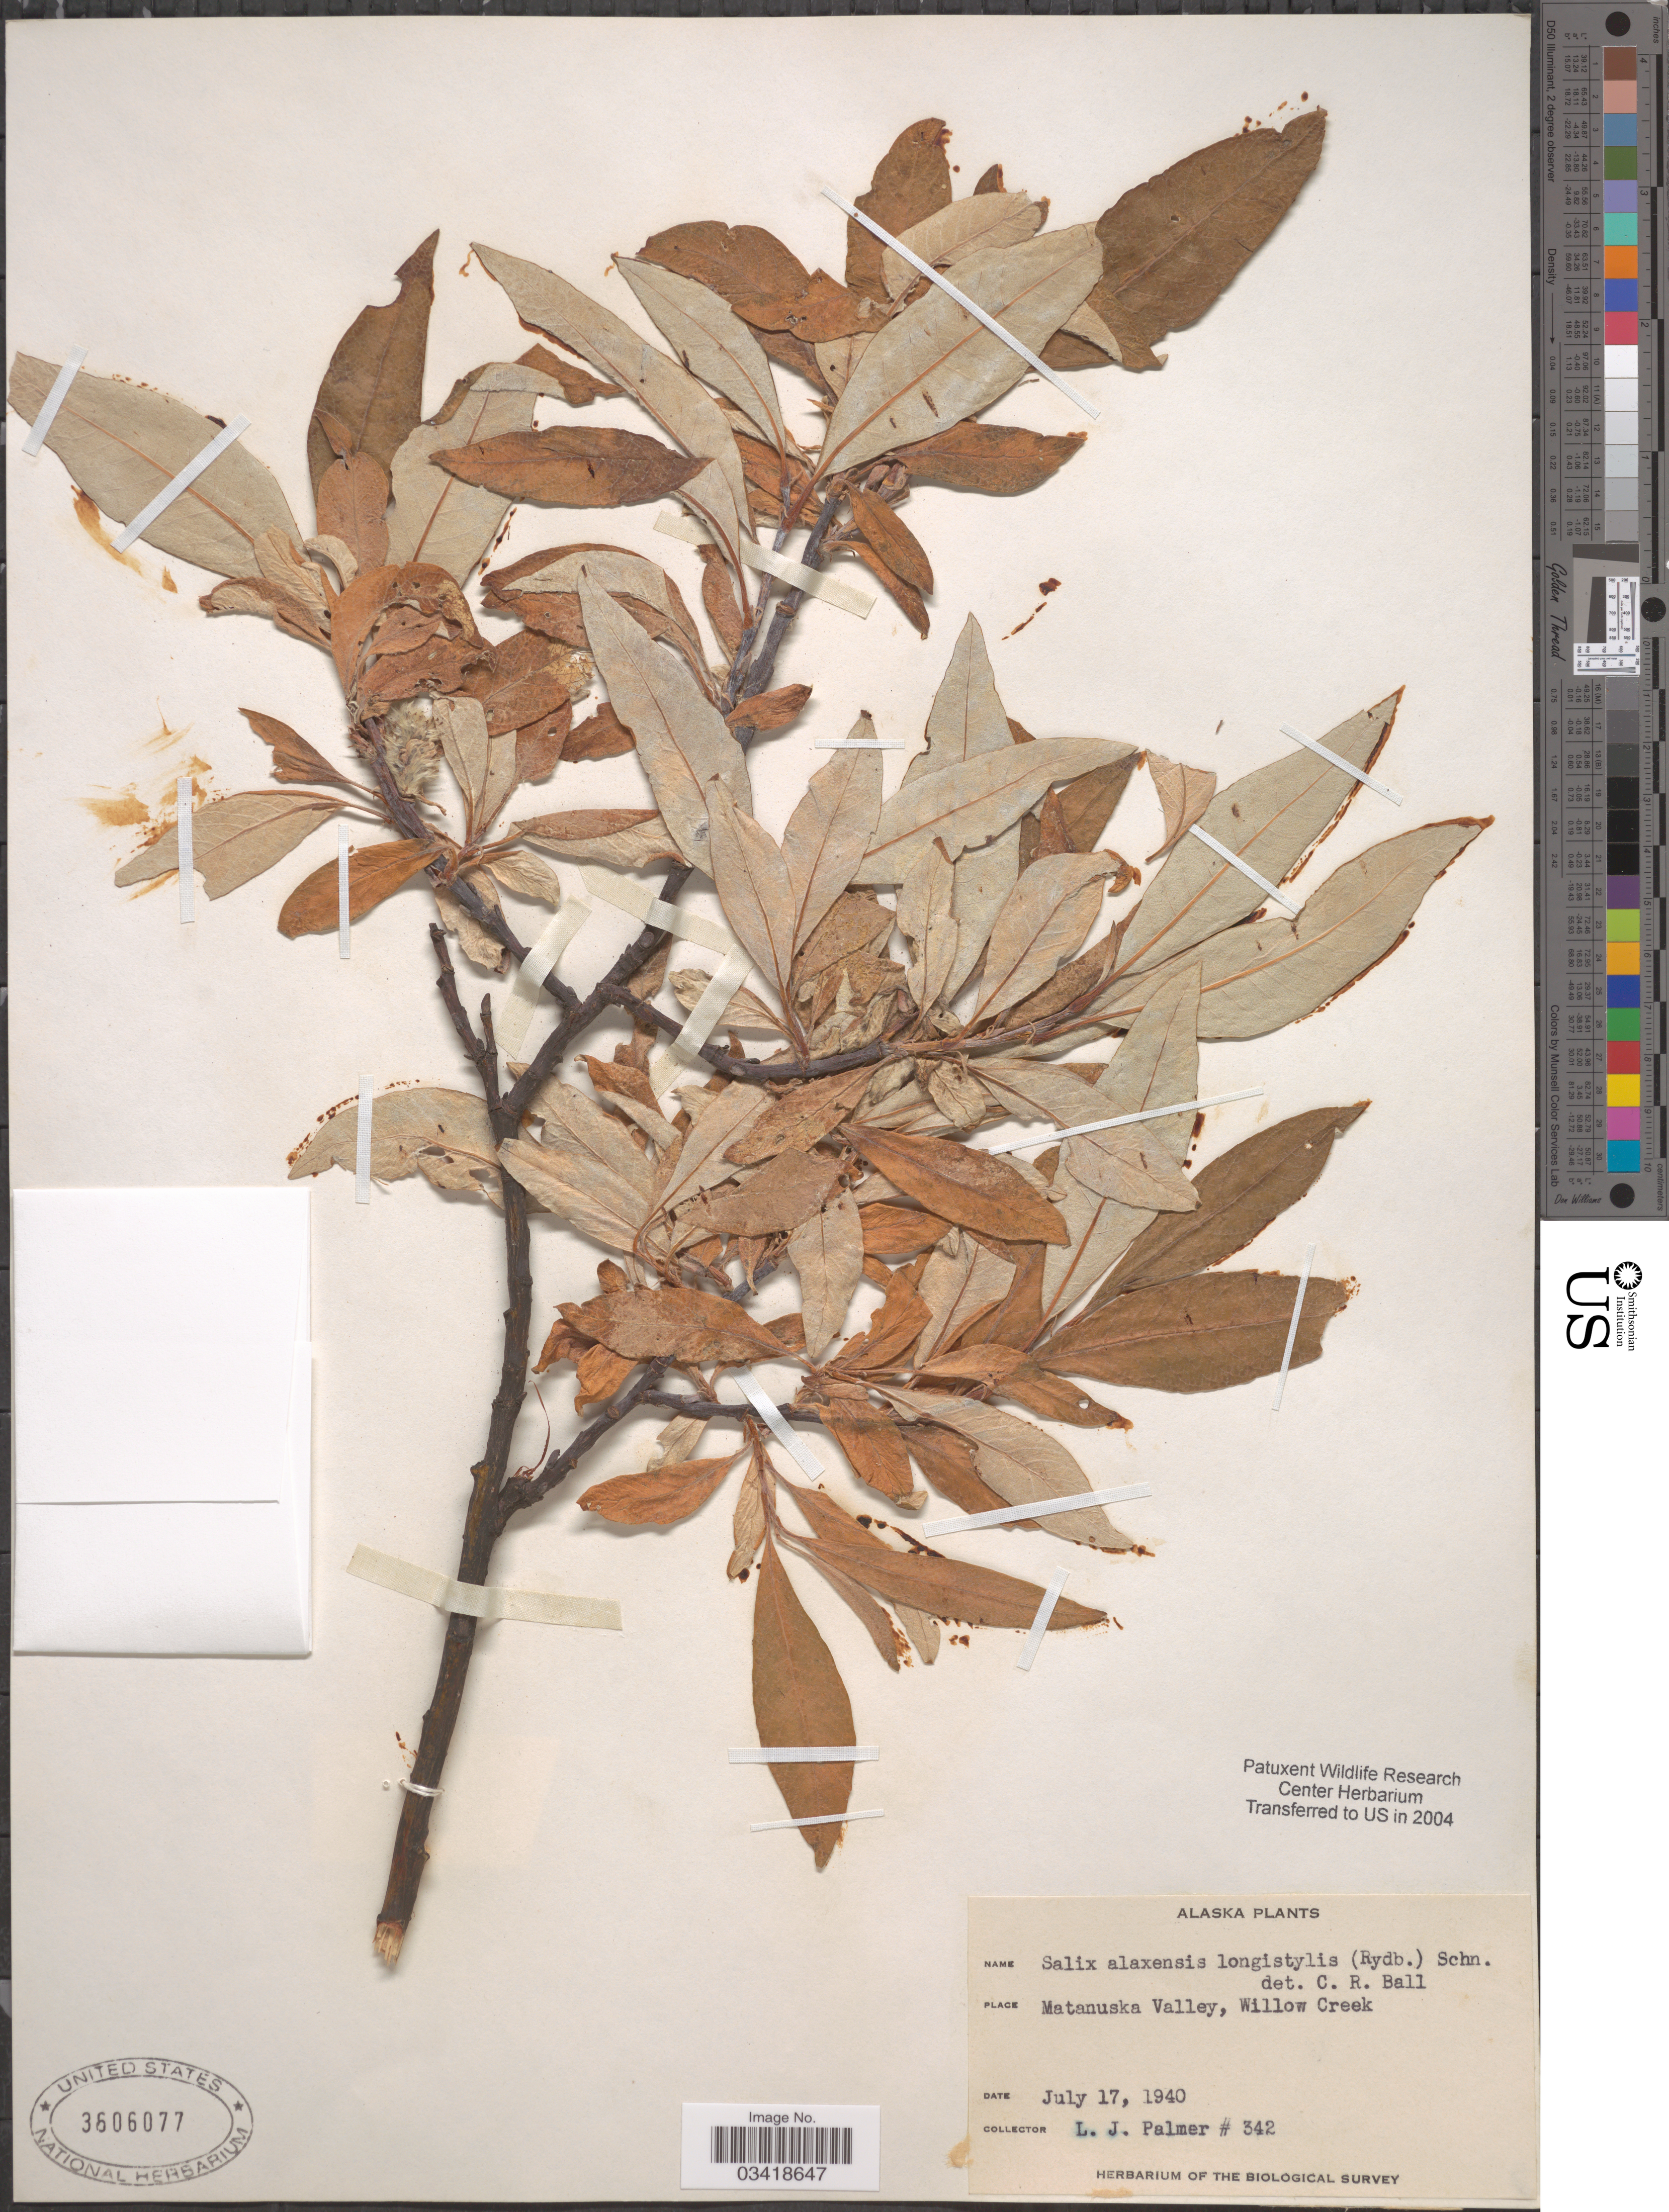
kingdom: Plantae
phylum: Tracheophyta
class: Magnoliopsida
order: Malpighiales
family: Salicaceae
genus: Salix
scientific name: Salix alaxensis var. longistylis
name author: (Rydb.) C.K. Schneid.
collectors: L. J. Palmer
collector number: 342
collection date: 1940-07-17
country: United States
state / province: Alaska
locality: Matanuska Valley, Willow Creek.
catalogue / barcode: US 3606077